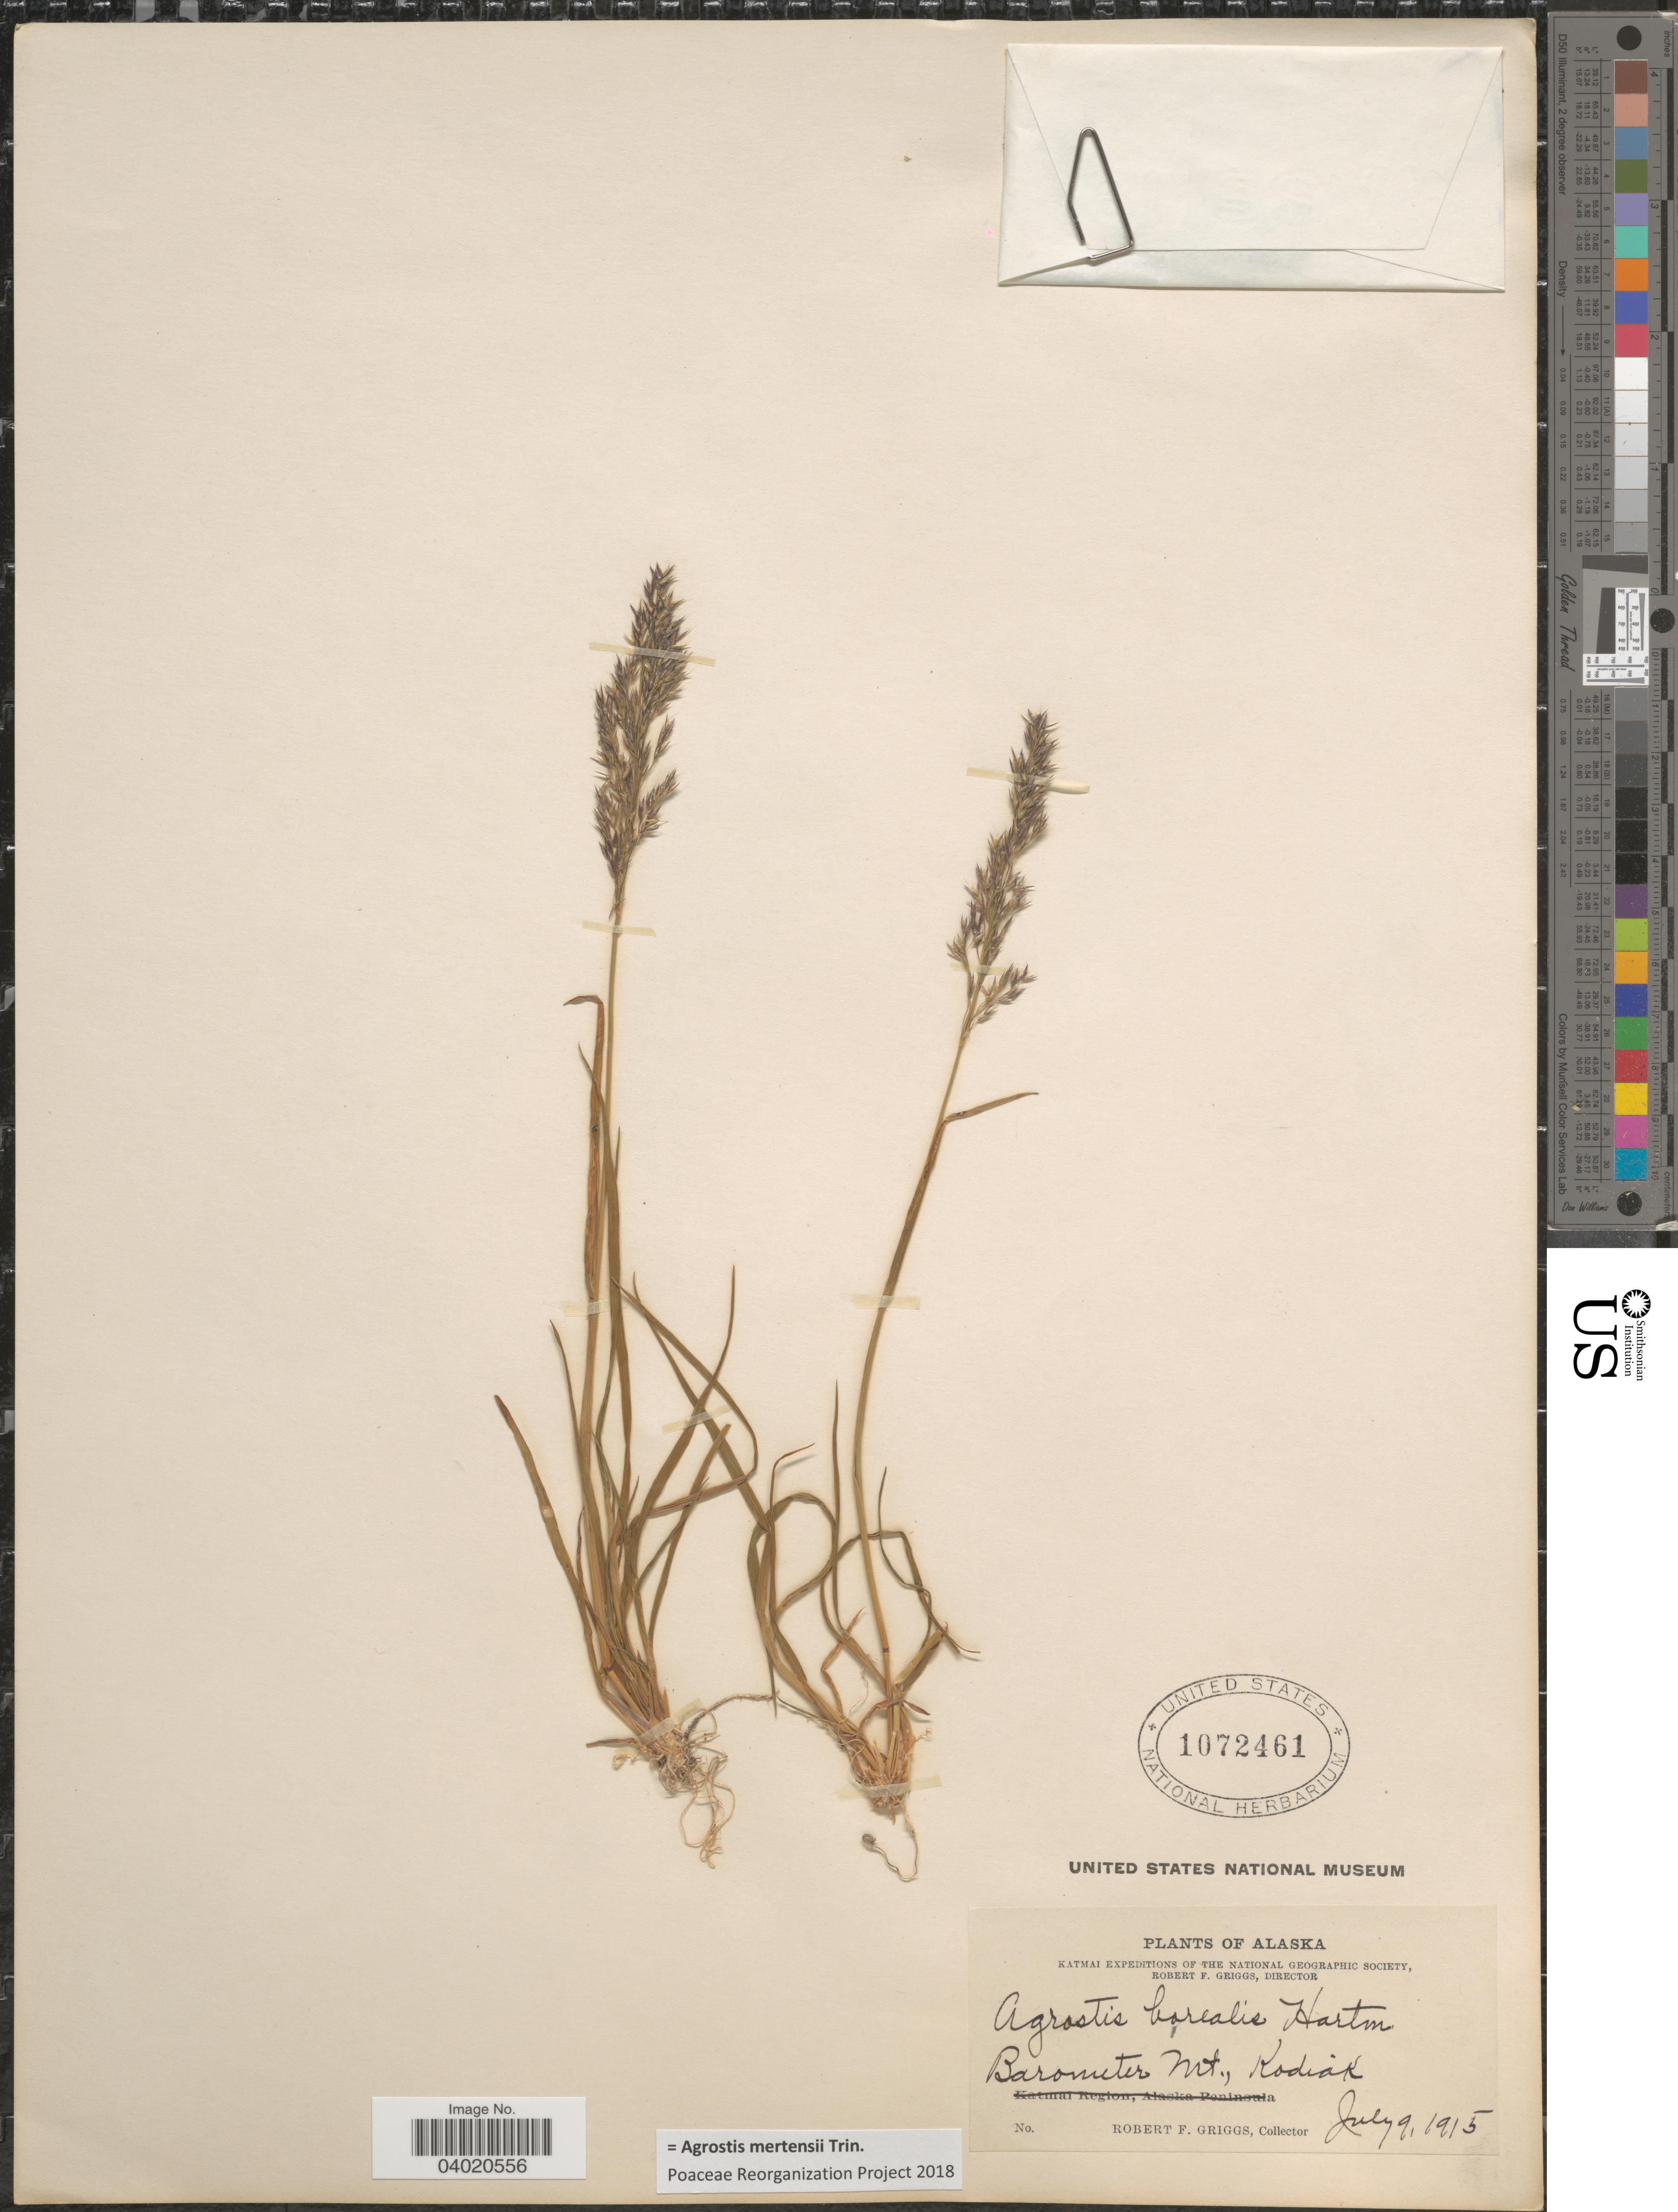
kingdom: Plantae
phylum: Tracheophyta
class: Liliopsida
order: Poales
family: Poaceae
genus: Agrostis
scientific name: Agrostis mertensii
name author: Trin.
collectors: R. F. Griggs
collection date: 1915-07-09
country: United States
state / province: Alaska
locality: Barometer Mt., Kodiak.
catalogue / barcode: US 1072461